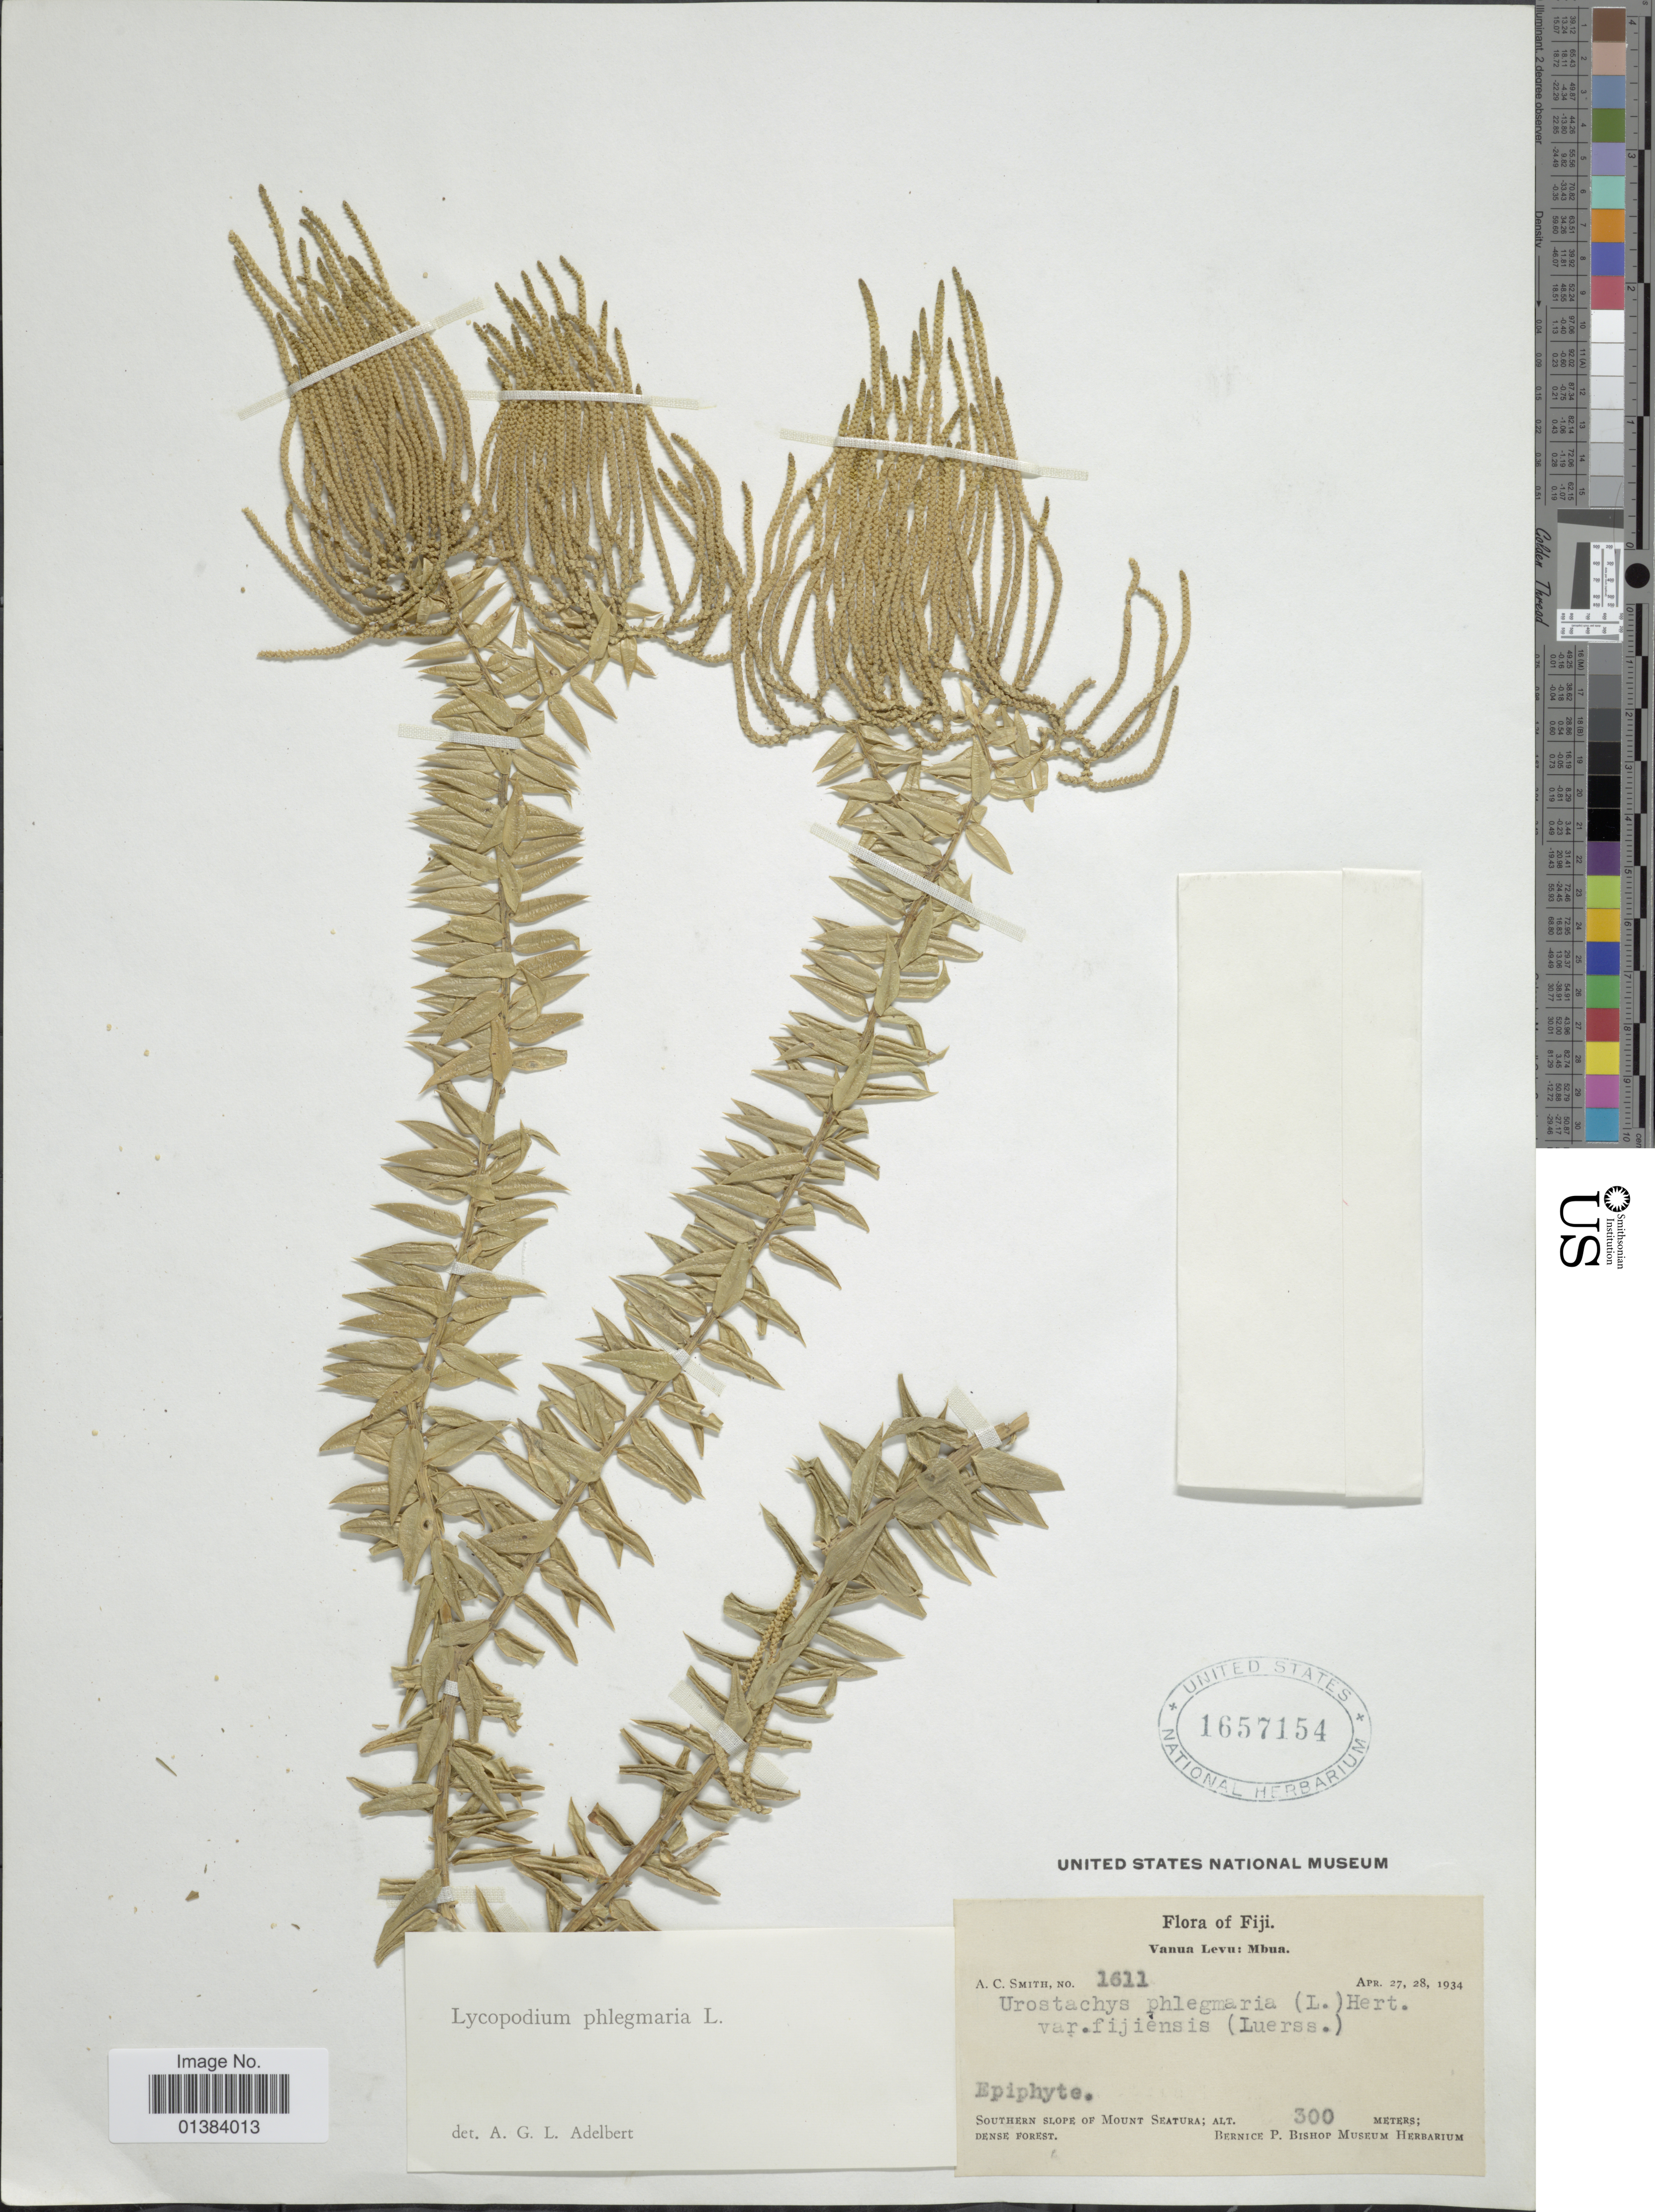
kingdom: Plantae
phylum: Tracheophyta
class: Lycopodiopsida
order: Lycopodiales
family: Lycopodiaceae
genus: Phlegmariurus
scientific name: Phlegmariurus trifoliatus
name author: (Copel.) A. R. Field & Bostock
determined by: Field, A. R.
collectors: A. C. Smith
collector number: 1611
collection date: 1934-04-27/1934-04-28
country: Fiji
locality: Vanua Levu: Mbua. Southern slope of Mount Seatura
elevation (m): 300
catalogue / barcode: US 1657154